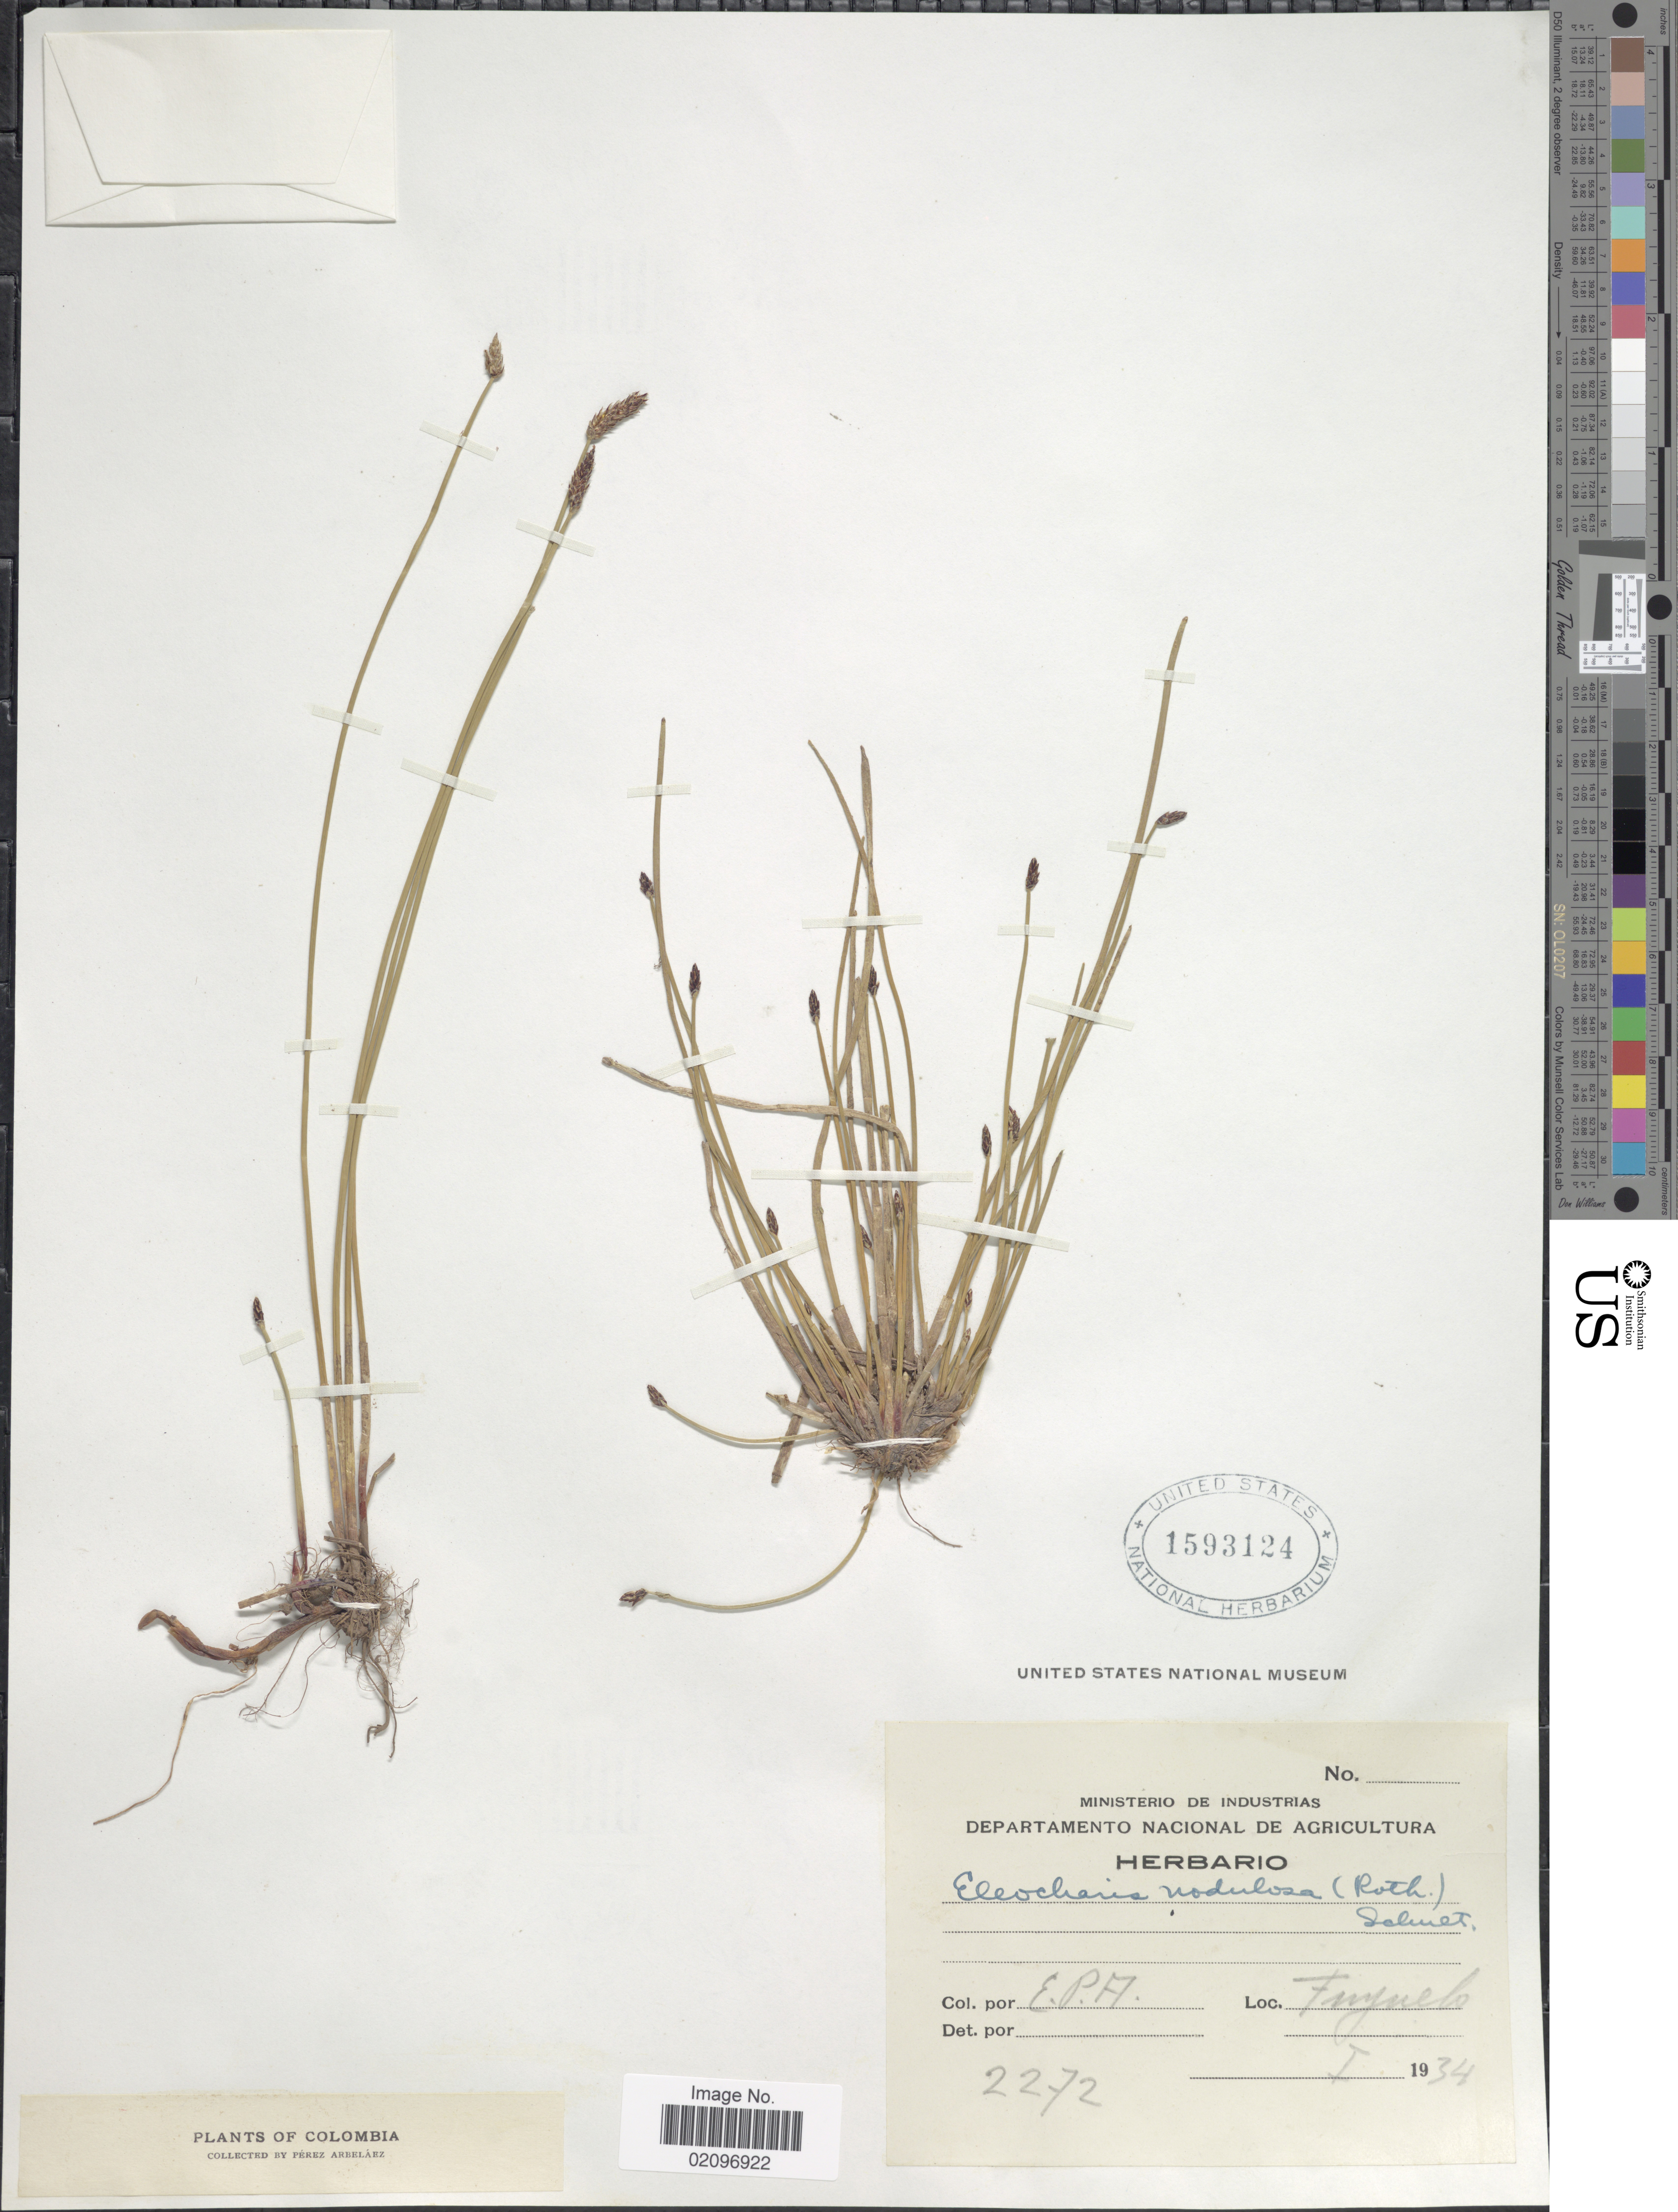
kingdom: Plantae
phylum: Tracheophyta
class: Liliopsida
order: Poales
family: Cyperaceae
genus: Eleocharis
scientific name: Eleocharis montana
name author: (Kunth) Roem. & Schult.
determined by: Strong, Mark T., (BOT), Smithsonian Institution - National Museum of Natural History (UNITED STATES)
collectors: E. Pérez Arbeláez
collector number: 2272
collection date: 1934-01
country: Colombia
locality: Furjuelo [interpreted]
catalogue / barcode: US 1593124